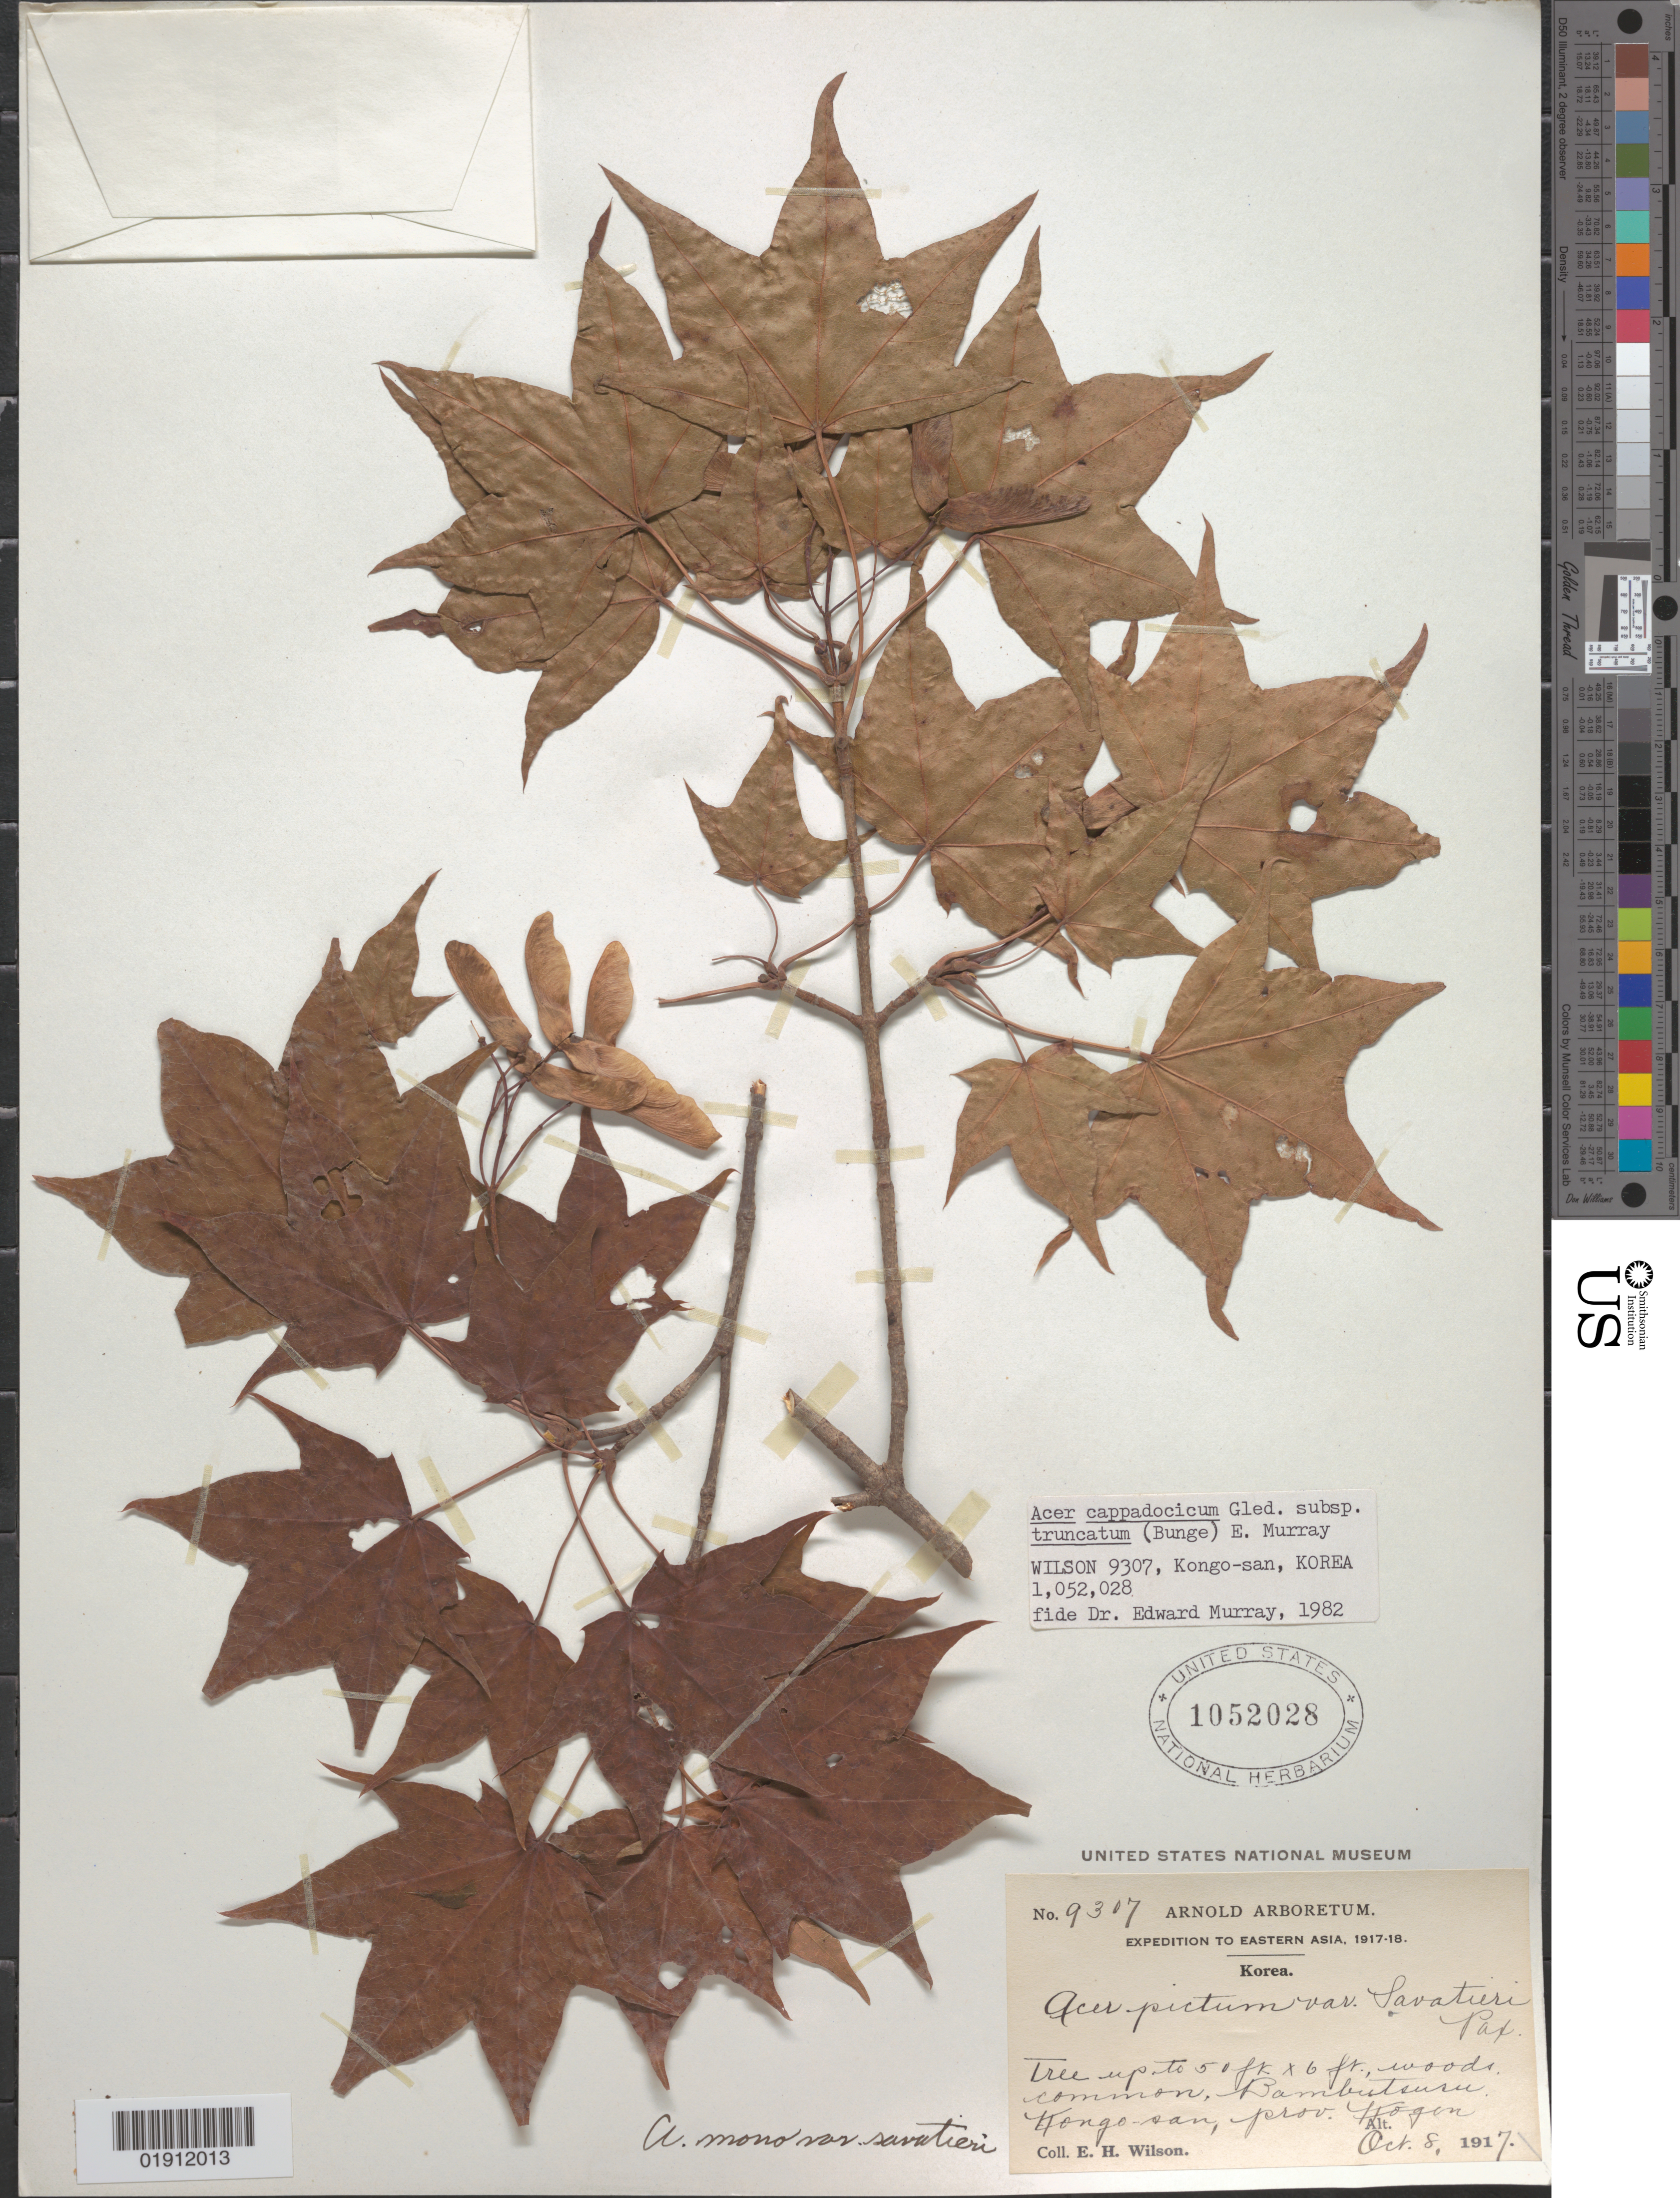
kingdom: Plantae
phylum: Tracheophyta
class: Magnoliopsida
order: Sapindales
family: Sapindaceae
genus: Acer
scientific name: Acer cappadocicum subsp. truncatum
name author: (Bunge) A.E. Murray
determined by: Murray, Edward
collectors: E. H. Wilson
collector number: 9307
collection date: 1917-10-08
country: North Korea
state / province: Kangwon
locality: Prov. Kogen, [Kangwŏn-do], Bambutsuru, Kango-san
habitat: Woods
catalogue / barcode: US 1052028